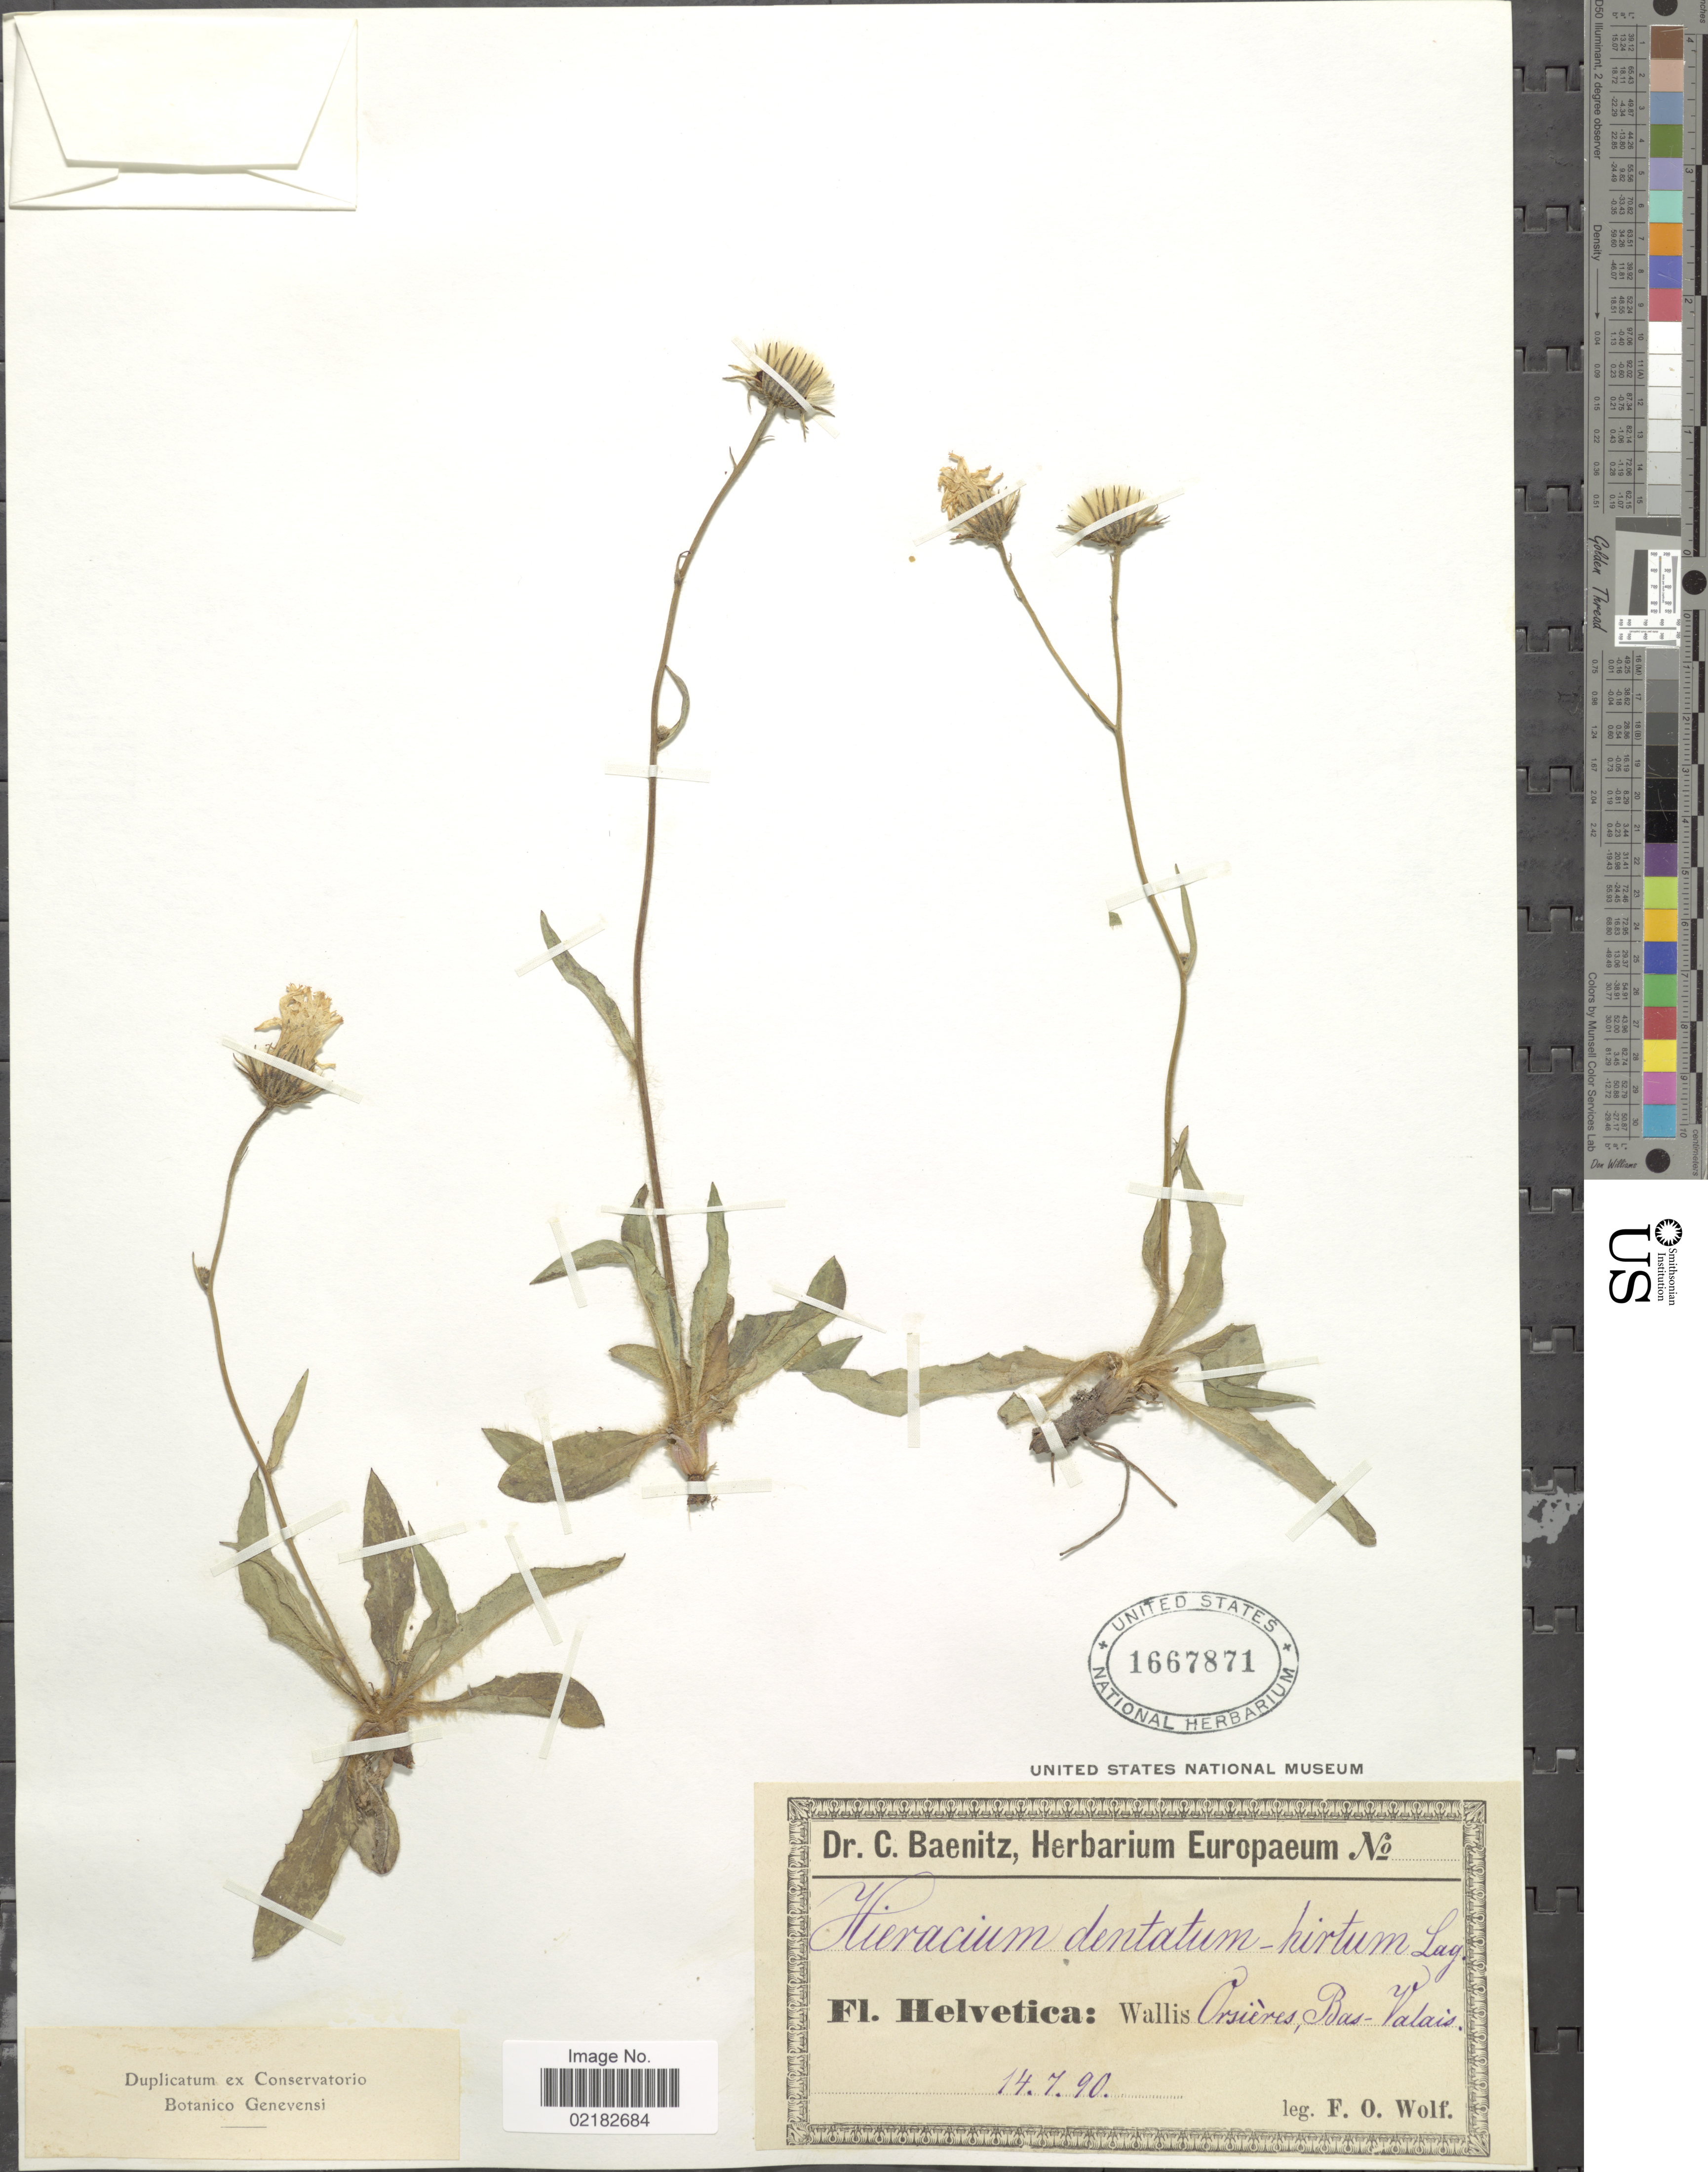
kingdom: Plantae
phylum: Tracheophyta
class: Magnoliopsida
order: Asterales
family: Asteraceae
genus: Hieracium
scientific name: Hieracium dentatum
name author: Hoppe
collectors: F. Wolf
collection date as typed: Transcribed d/m/y: 14/7/90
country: Switzerland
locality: Helvetica. Wallis Orsieres, Bas-Valais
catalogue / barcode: US 1667871